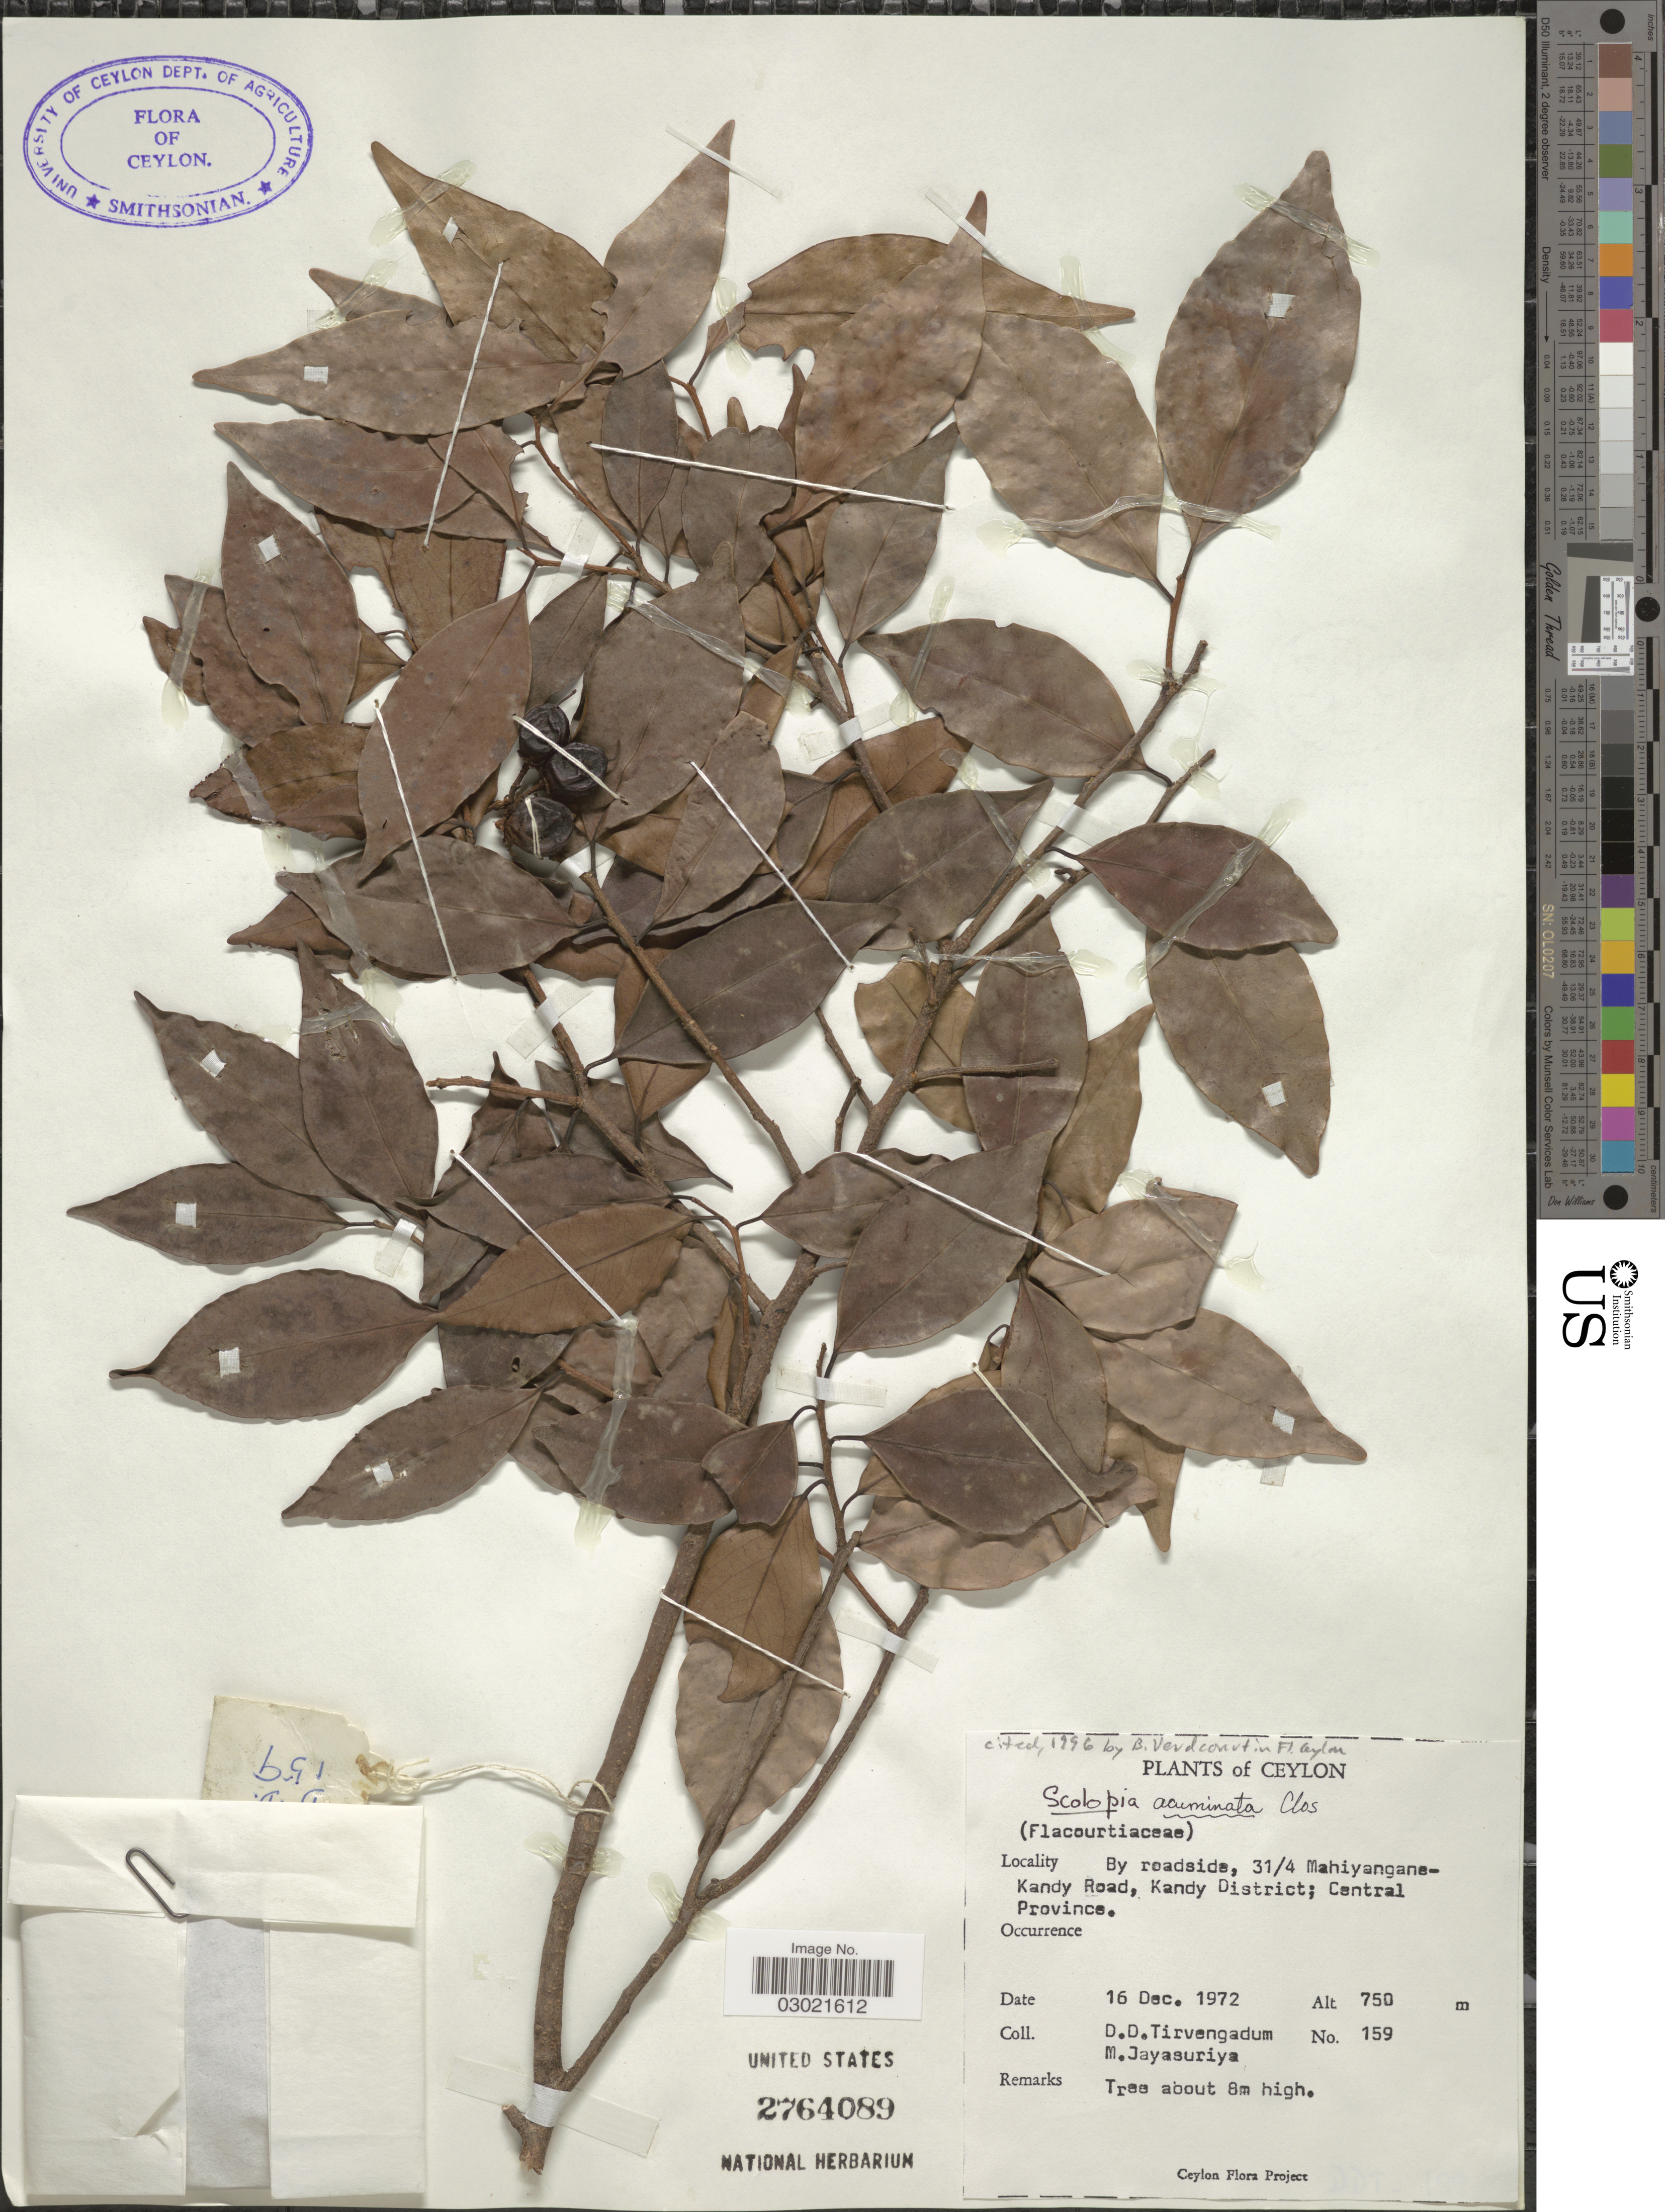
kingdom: Plantae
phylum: Tracheophyta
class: Magnoliopsida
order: Malpighiales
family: Salicaceae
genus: Scolopia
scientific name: Scolopia acuminata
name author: Clos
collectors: D. Tirvengadum & M. Jayasuriya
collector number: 159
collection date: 1972-12-16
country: Sri Lanka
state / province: Central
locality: Ceylon. By roadside, 31/4 Mahiyangane-Kandy Road, Kandy District; Central Province.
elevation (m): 750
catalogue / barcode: US 2764089